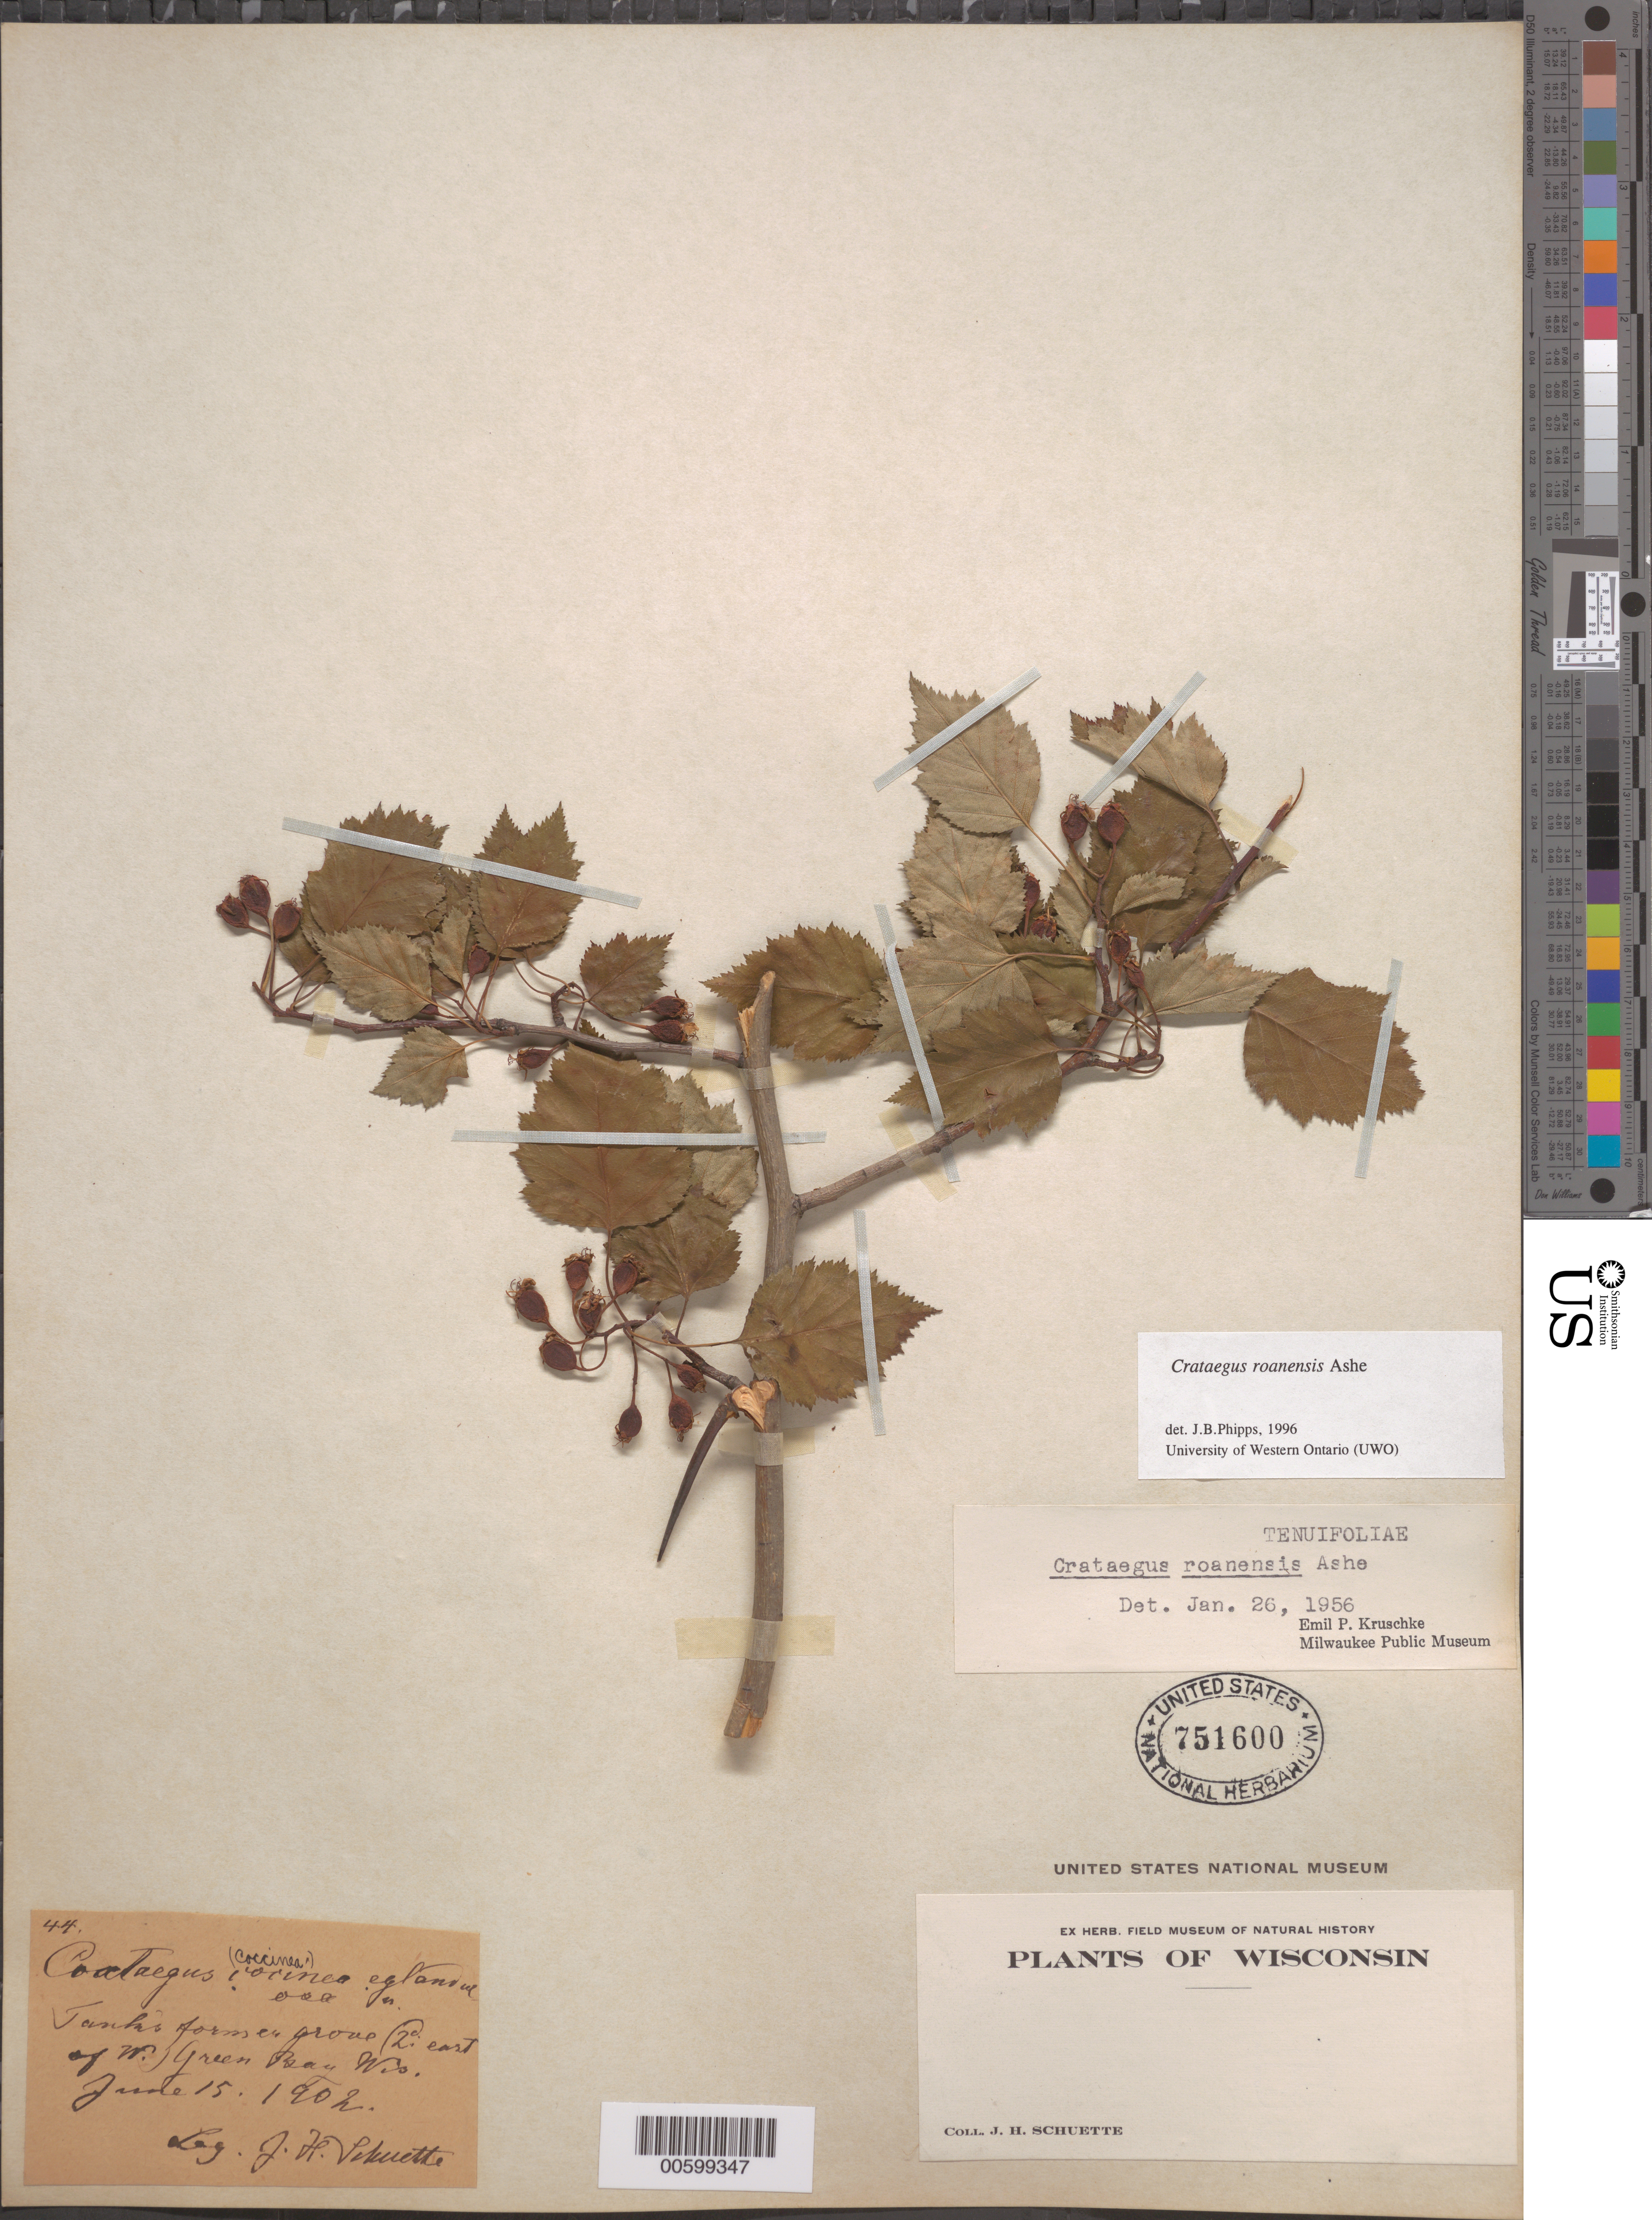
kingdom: Plantae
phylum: Tracheophyta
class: Magnoliopsida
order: Rosales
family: Rosaceae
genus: Crataegus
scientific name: Crataegus macrosperma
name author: Ashe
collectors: J. H. Schuette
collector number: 44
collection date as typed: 15 Jun 1902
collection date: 1902-06-15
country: United States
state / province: Wisconsin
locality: E of West Green Bay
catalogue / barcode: US 751600